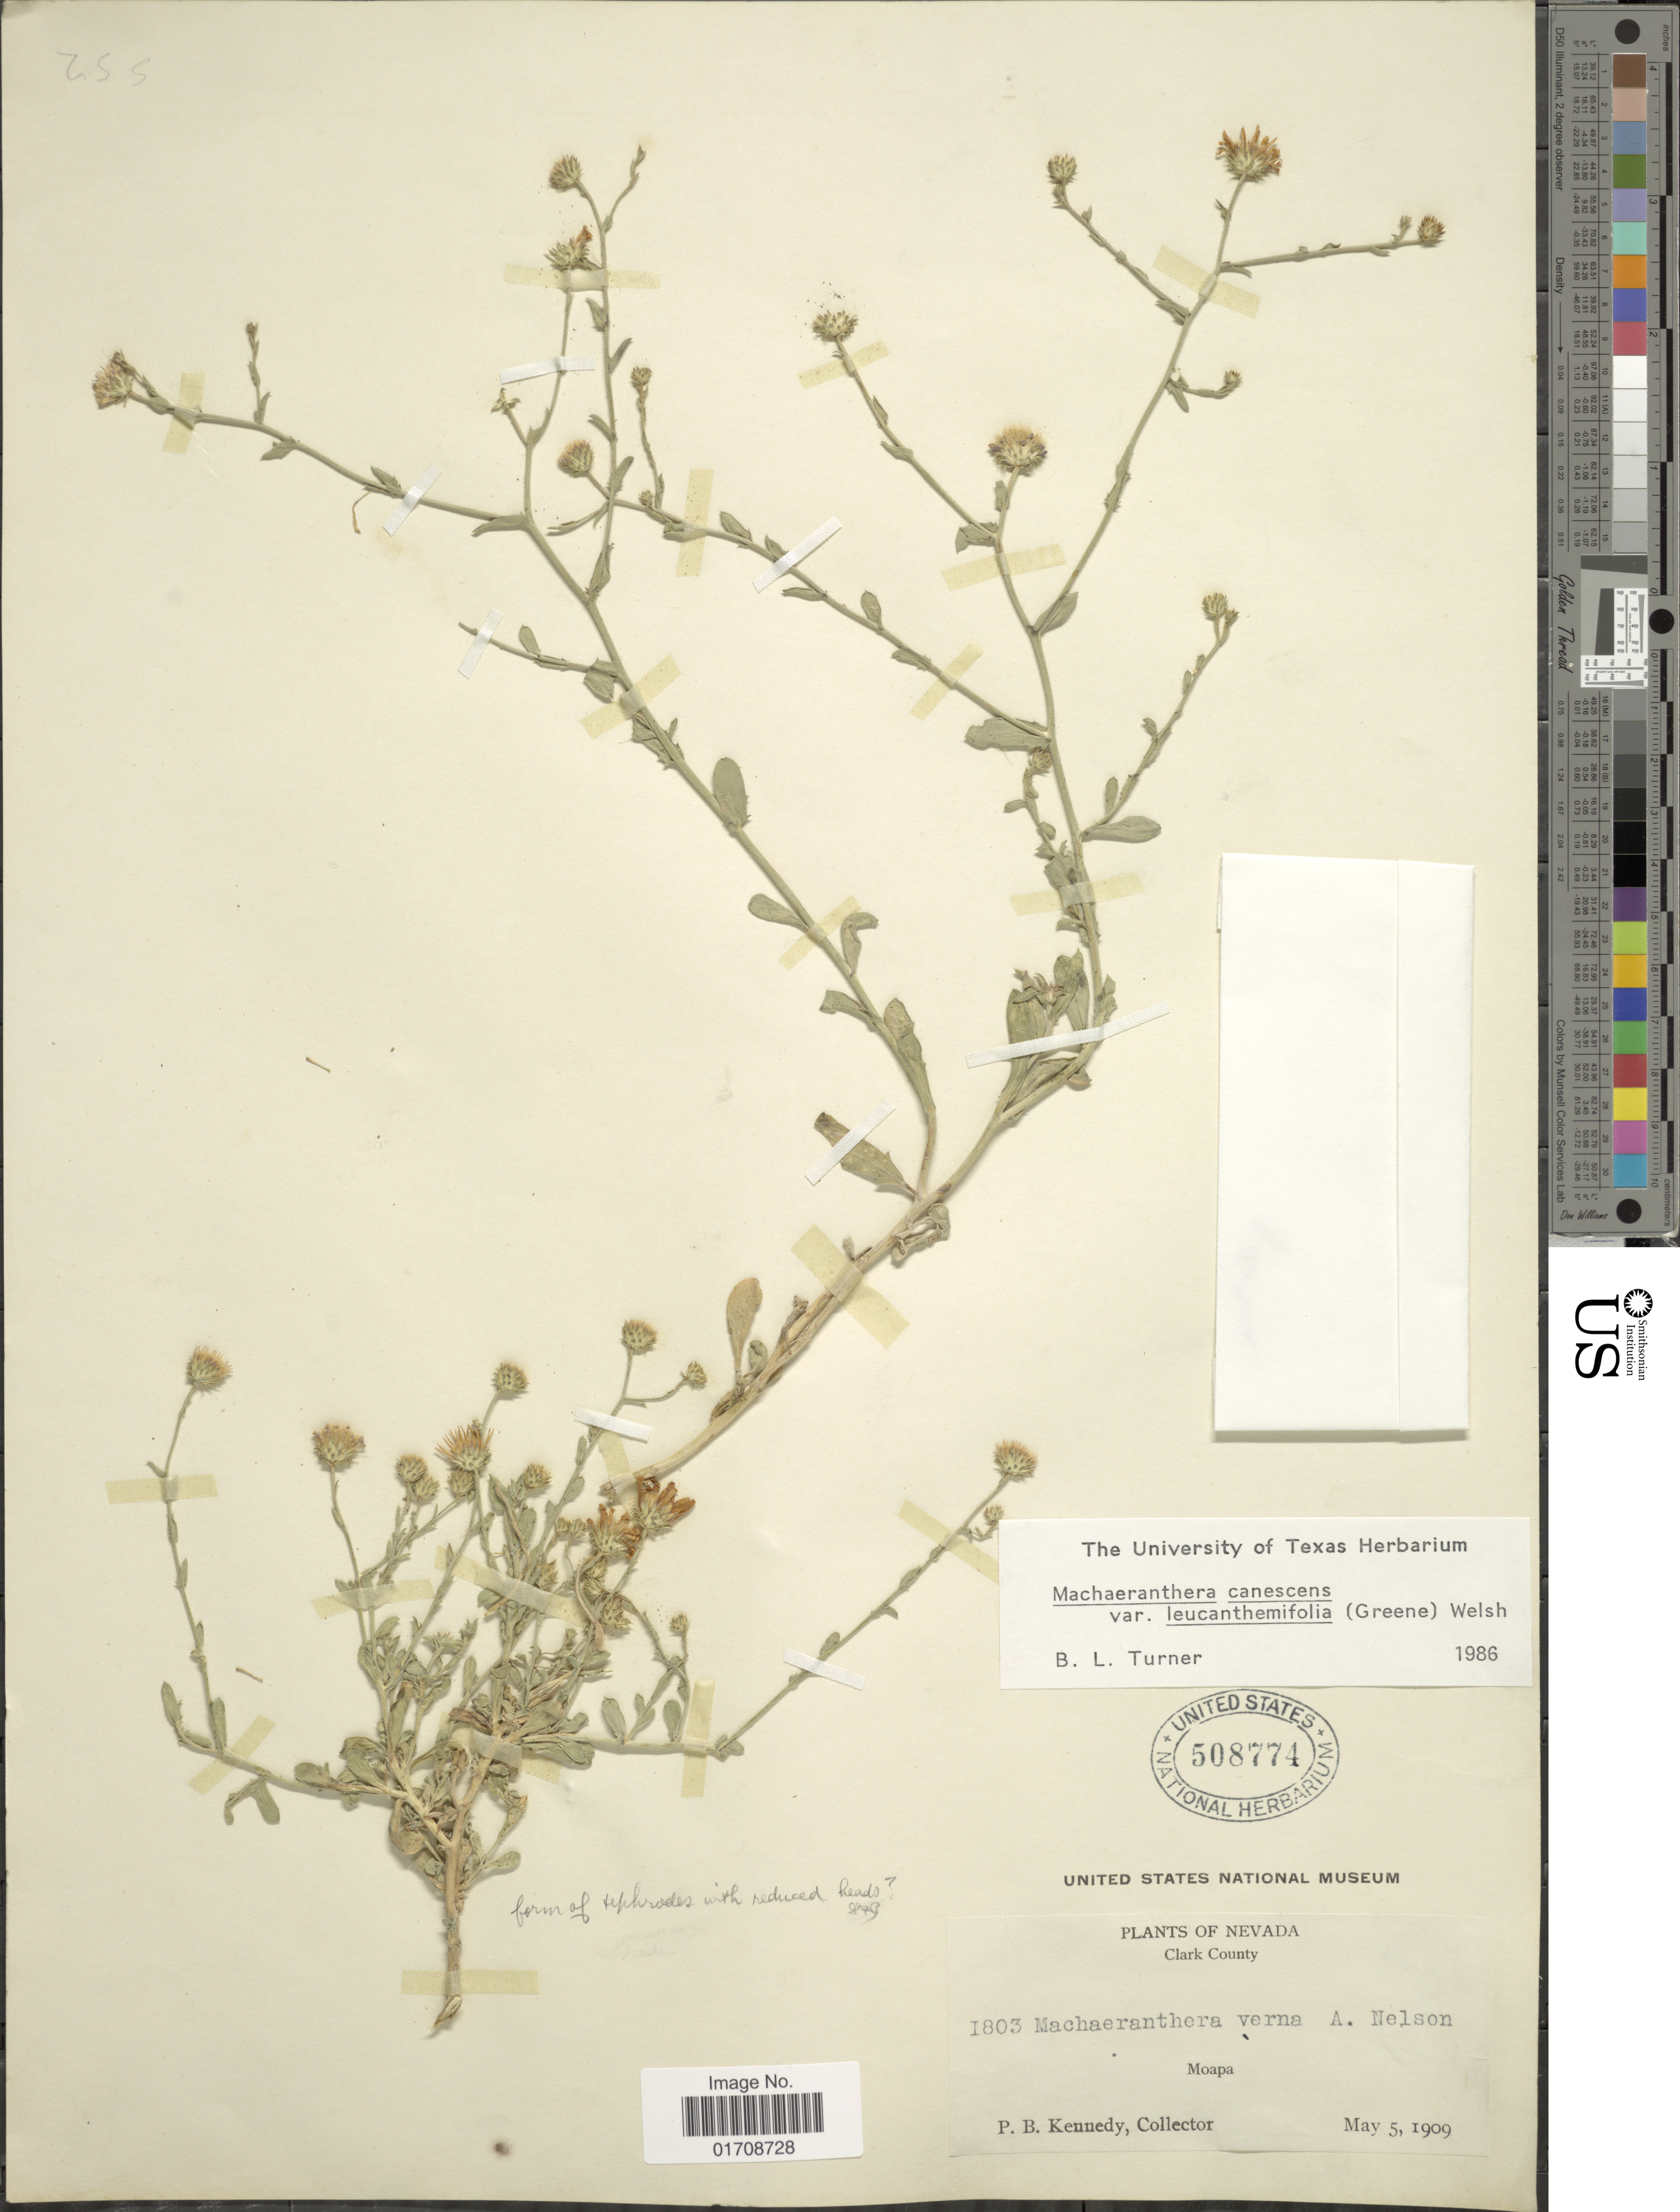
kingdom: Plantae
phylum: Tracheophyta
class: Magnoliopsida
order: Asterales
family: Asteraceae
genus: Machaeranthera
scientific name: Machaeranthera canescens var. leucanthemifolius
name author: (Greene) S.L. Welsh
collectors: P. B. Kennedy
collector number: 1803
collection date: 1909-05-05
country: United States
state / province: Nevada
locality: Clark County, Moapa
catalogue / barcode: US 508774